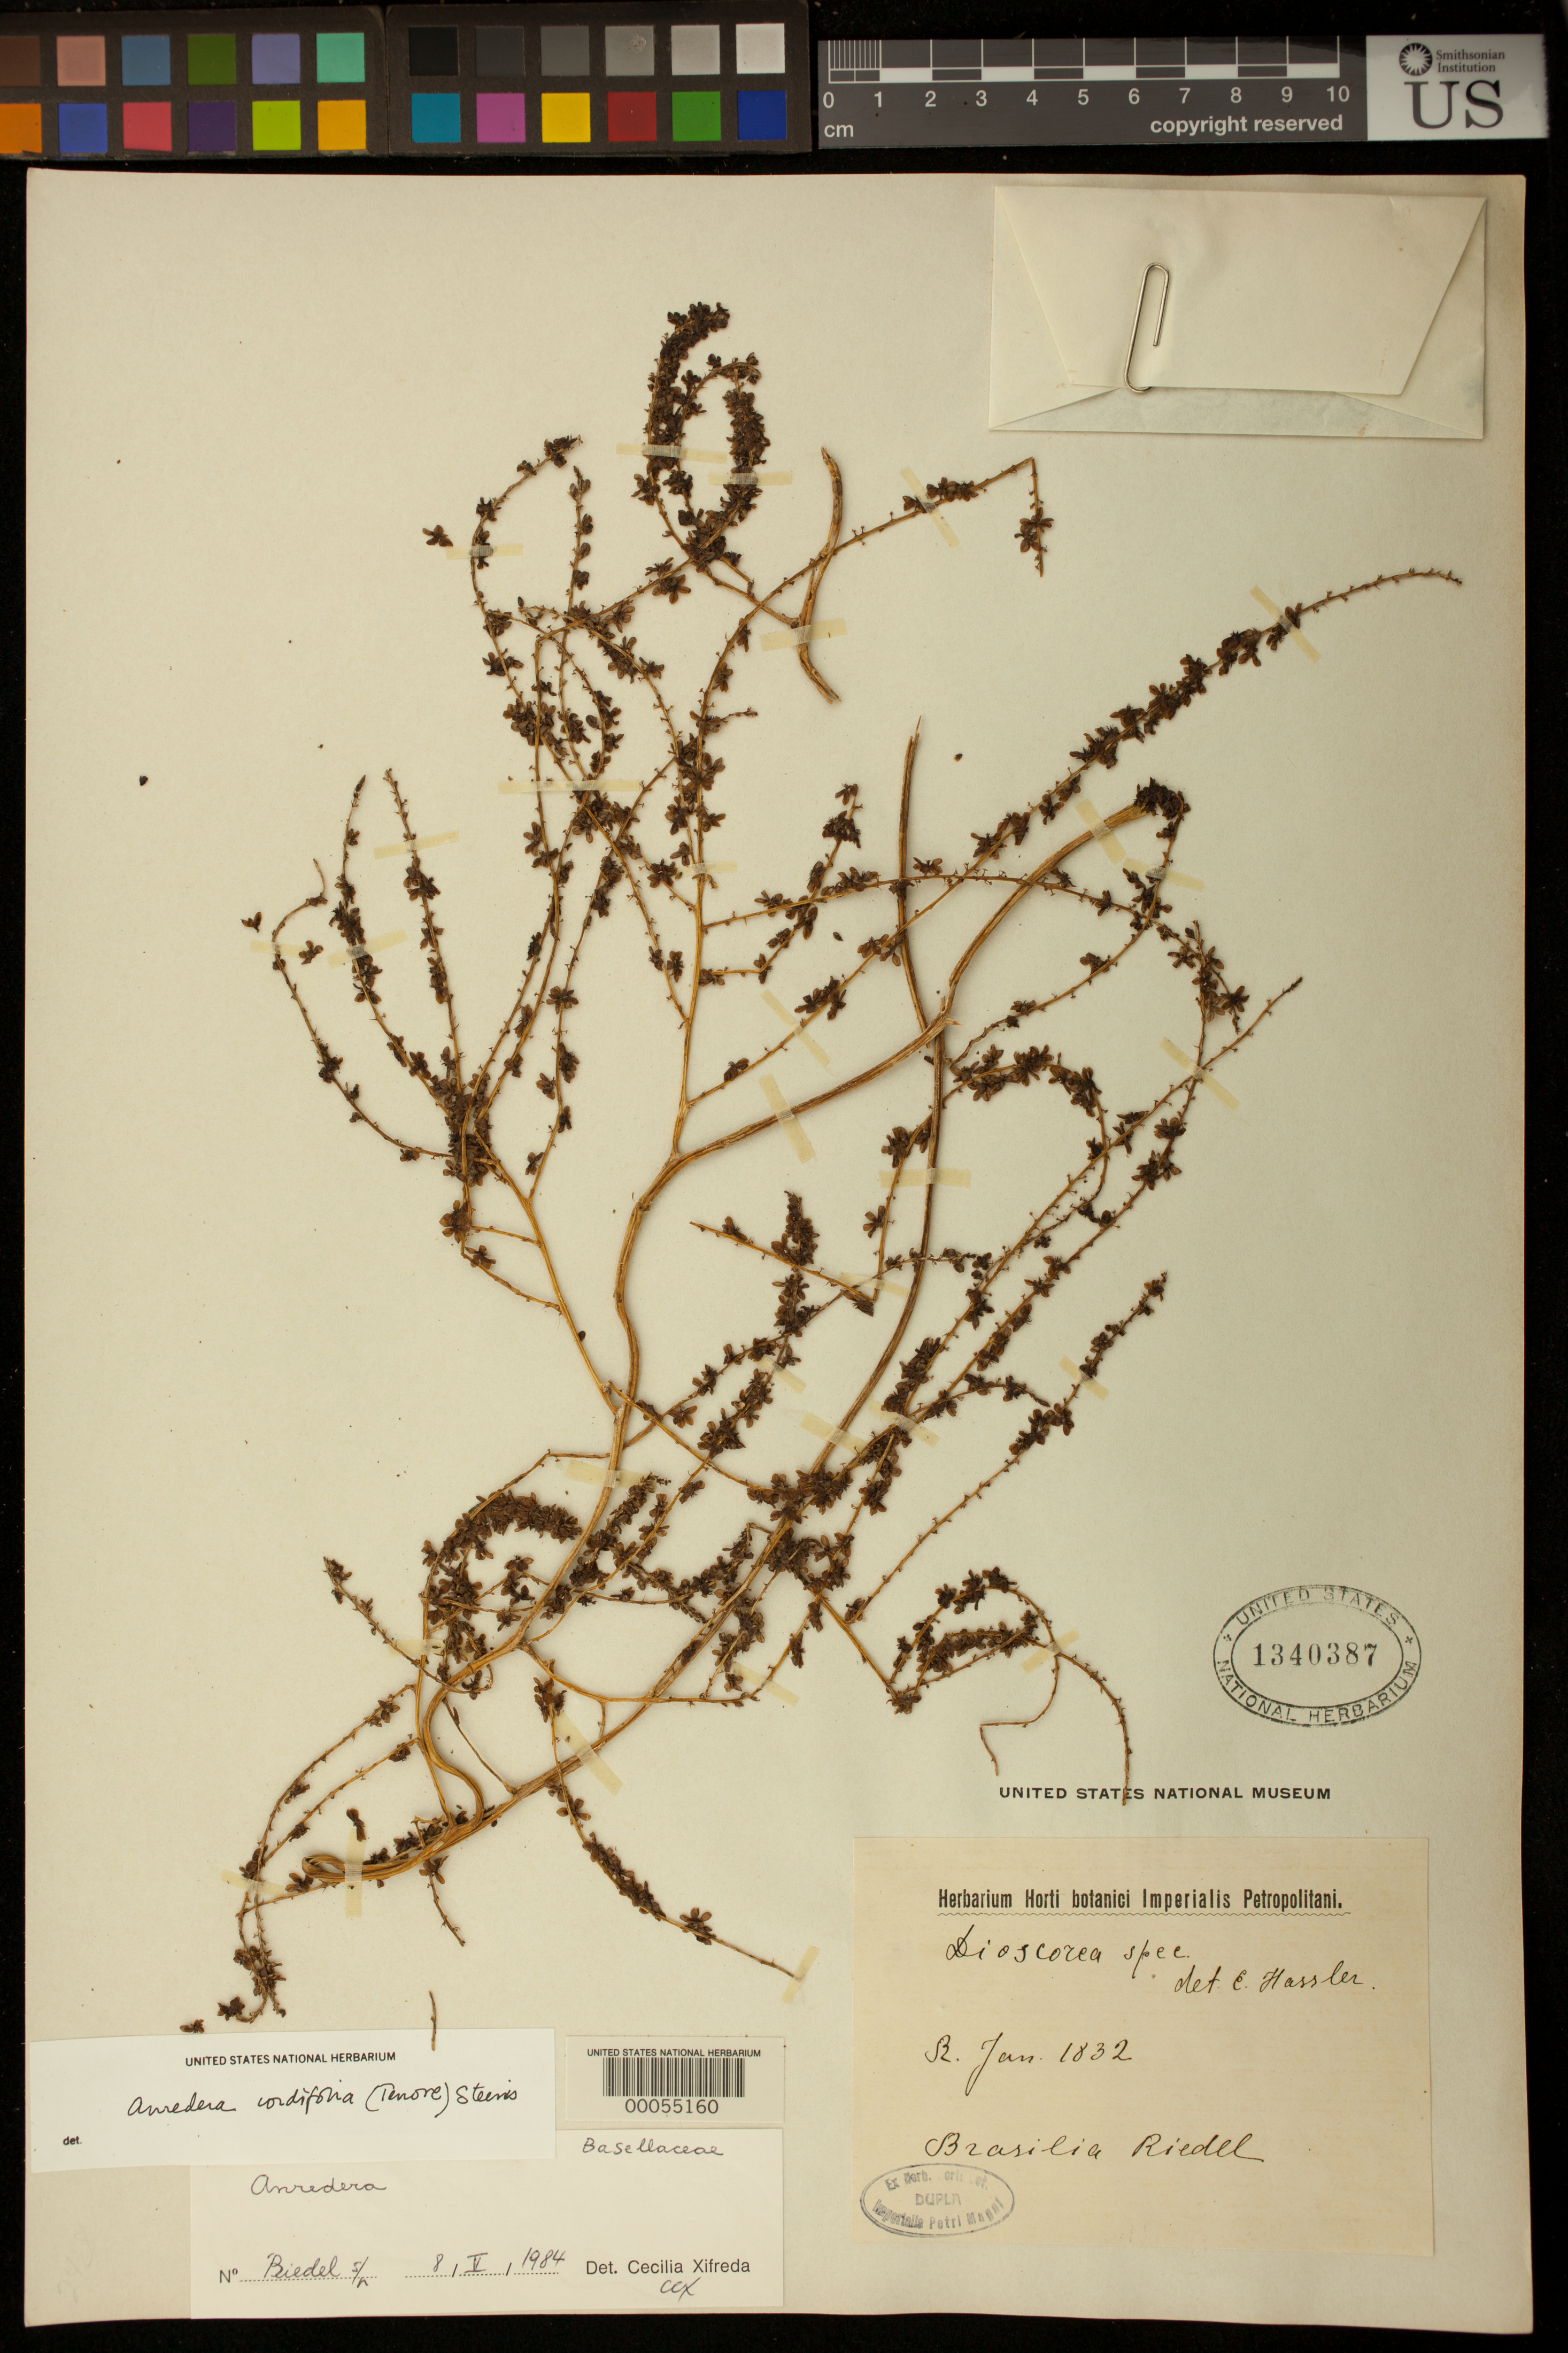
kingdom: Plantae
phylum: Tracheophyta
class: Liliopsida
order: Dioscoreales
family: Dioscoreaceae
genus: Dioscorea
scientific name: Dioscorea sp.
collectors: L. Riedel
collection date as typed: Jan 1832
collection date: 1832-01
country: Brazil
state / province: Minas Gerais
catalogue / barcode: US 1340387